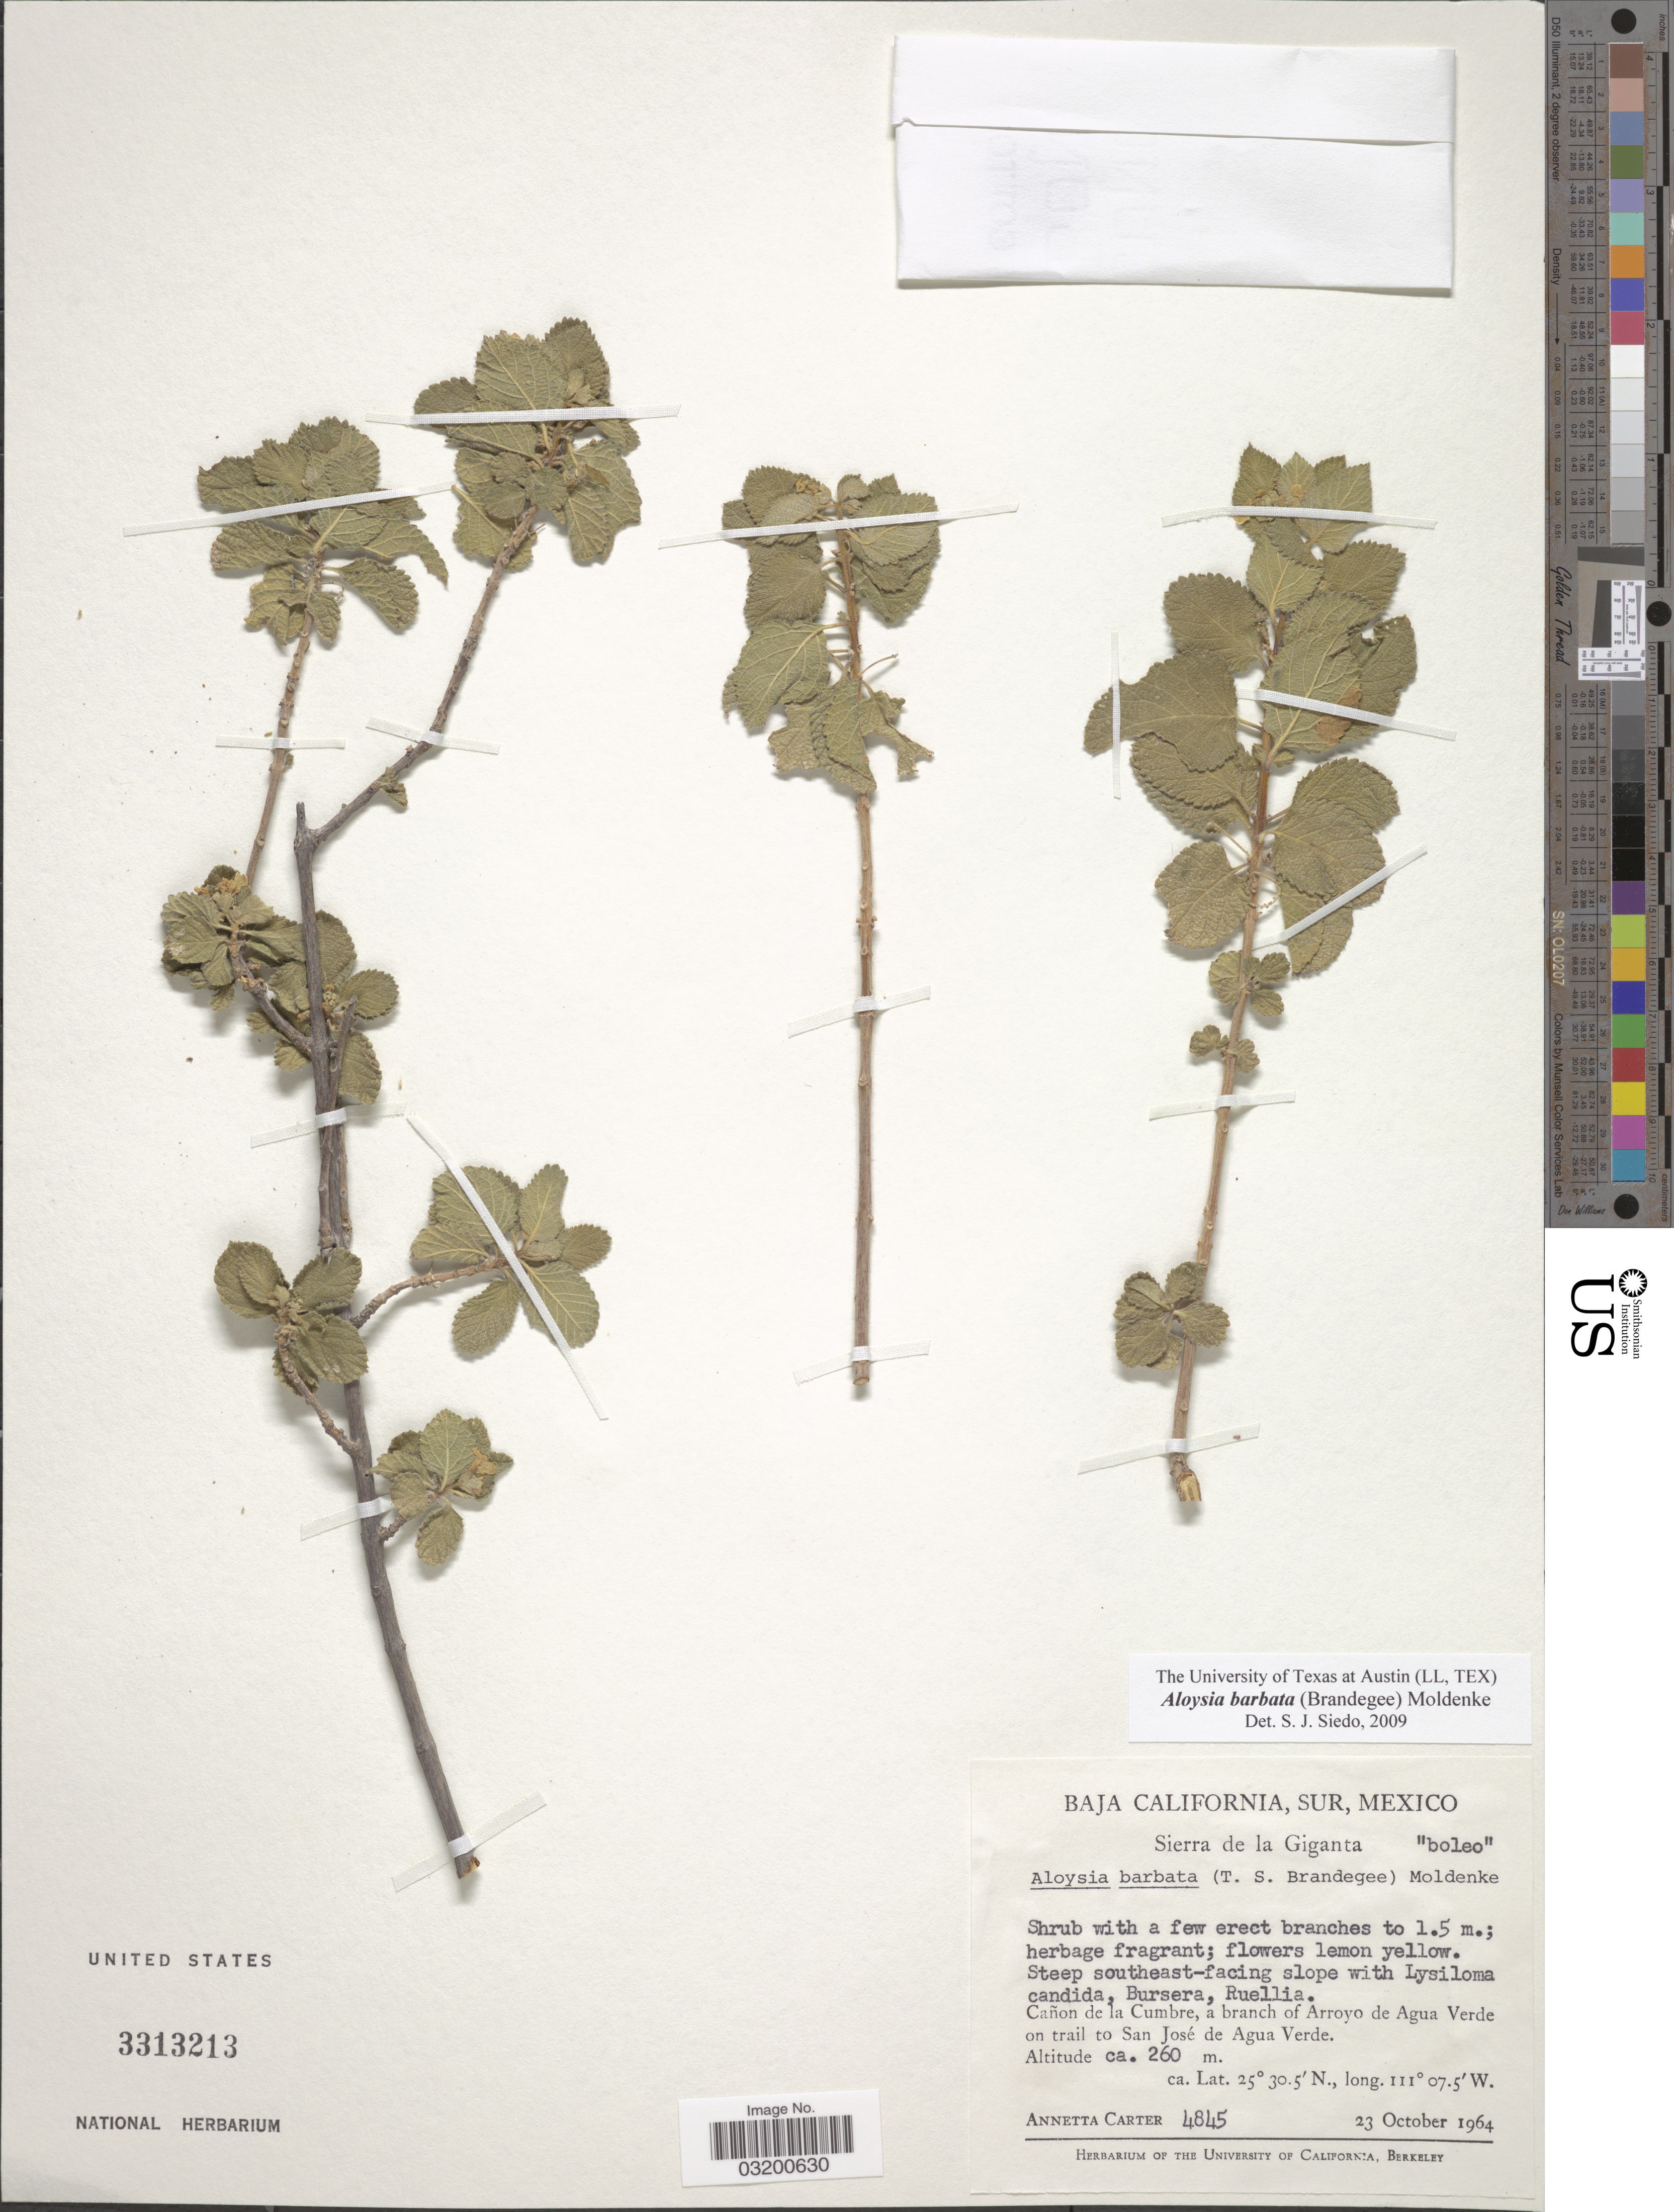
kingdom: Plantae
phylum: Tracheophyta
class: Magnoliopsida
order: Lamiales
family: Verbenaceae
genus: Aloysia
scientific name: Aloysia barbata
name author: (Brandegee) Moldenke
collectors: A. Carter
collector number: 4845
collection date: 1964-10-23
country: Mexico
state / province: Baja California Sur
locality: Sierra de la Giganta. Steep southeast-facing slope. Cañon de la Cumbre, a branch of Arroyo de Agua Verde on trail to San José de Agua Verde.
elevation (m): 260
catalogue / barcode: US 3313213